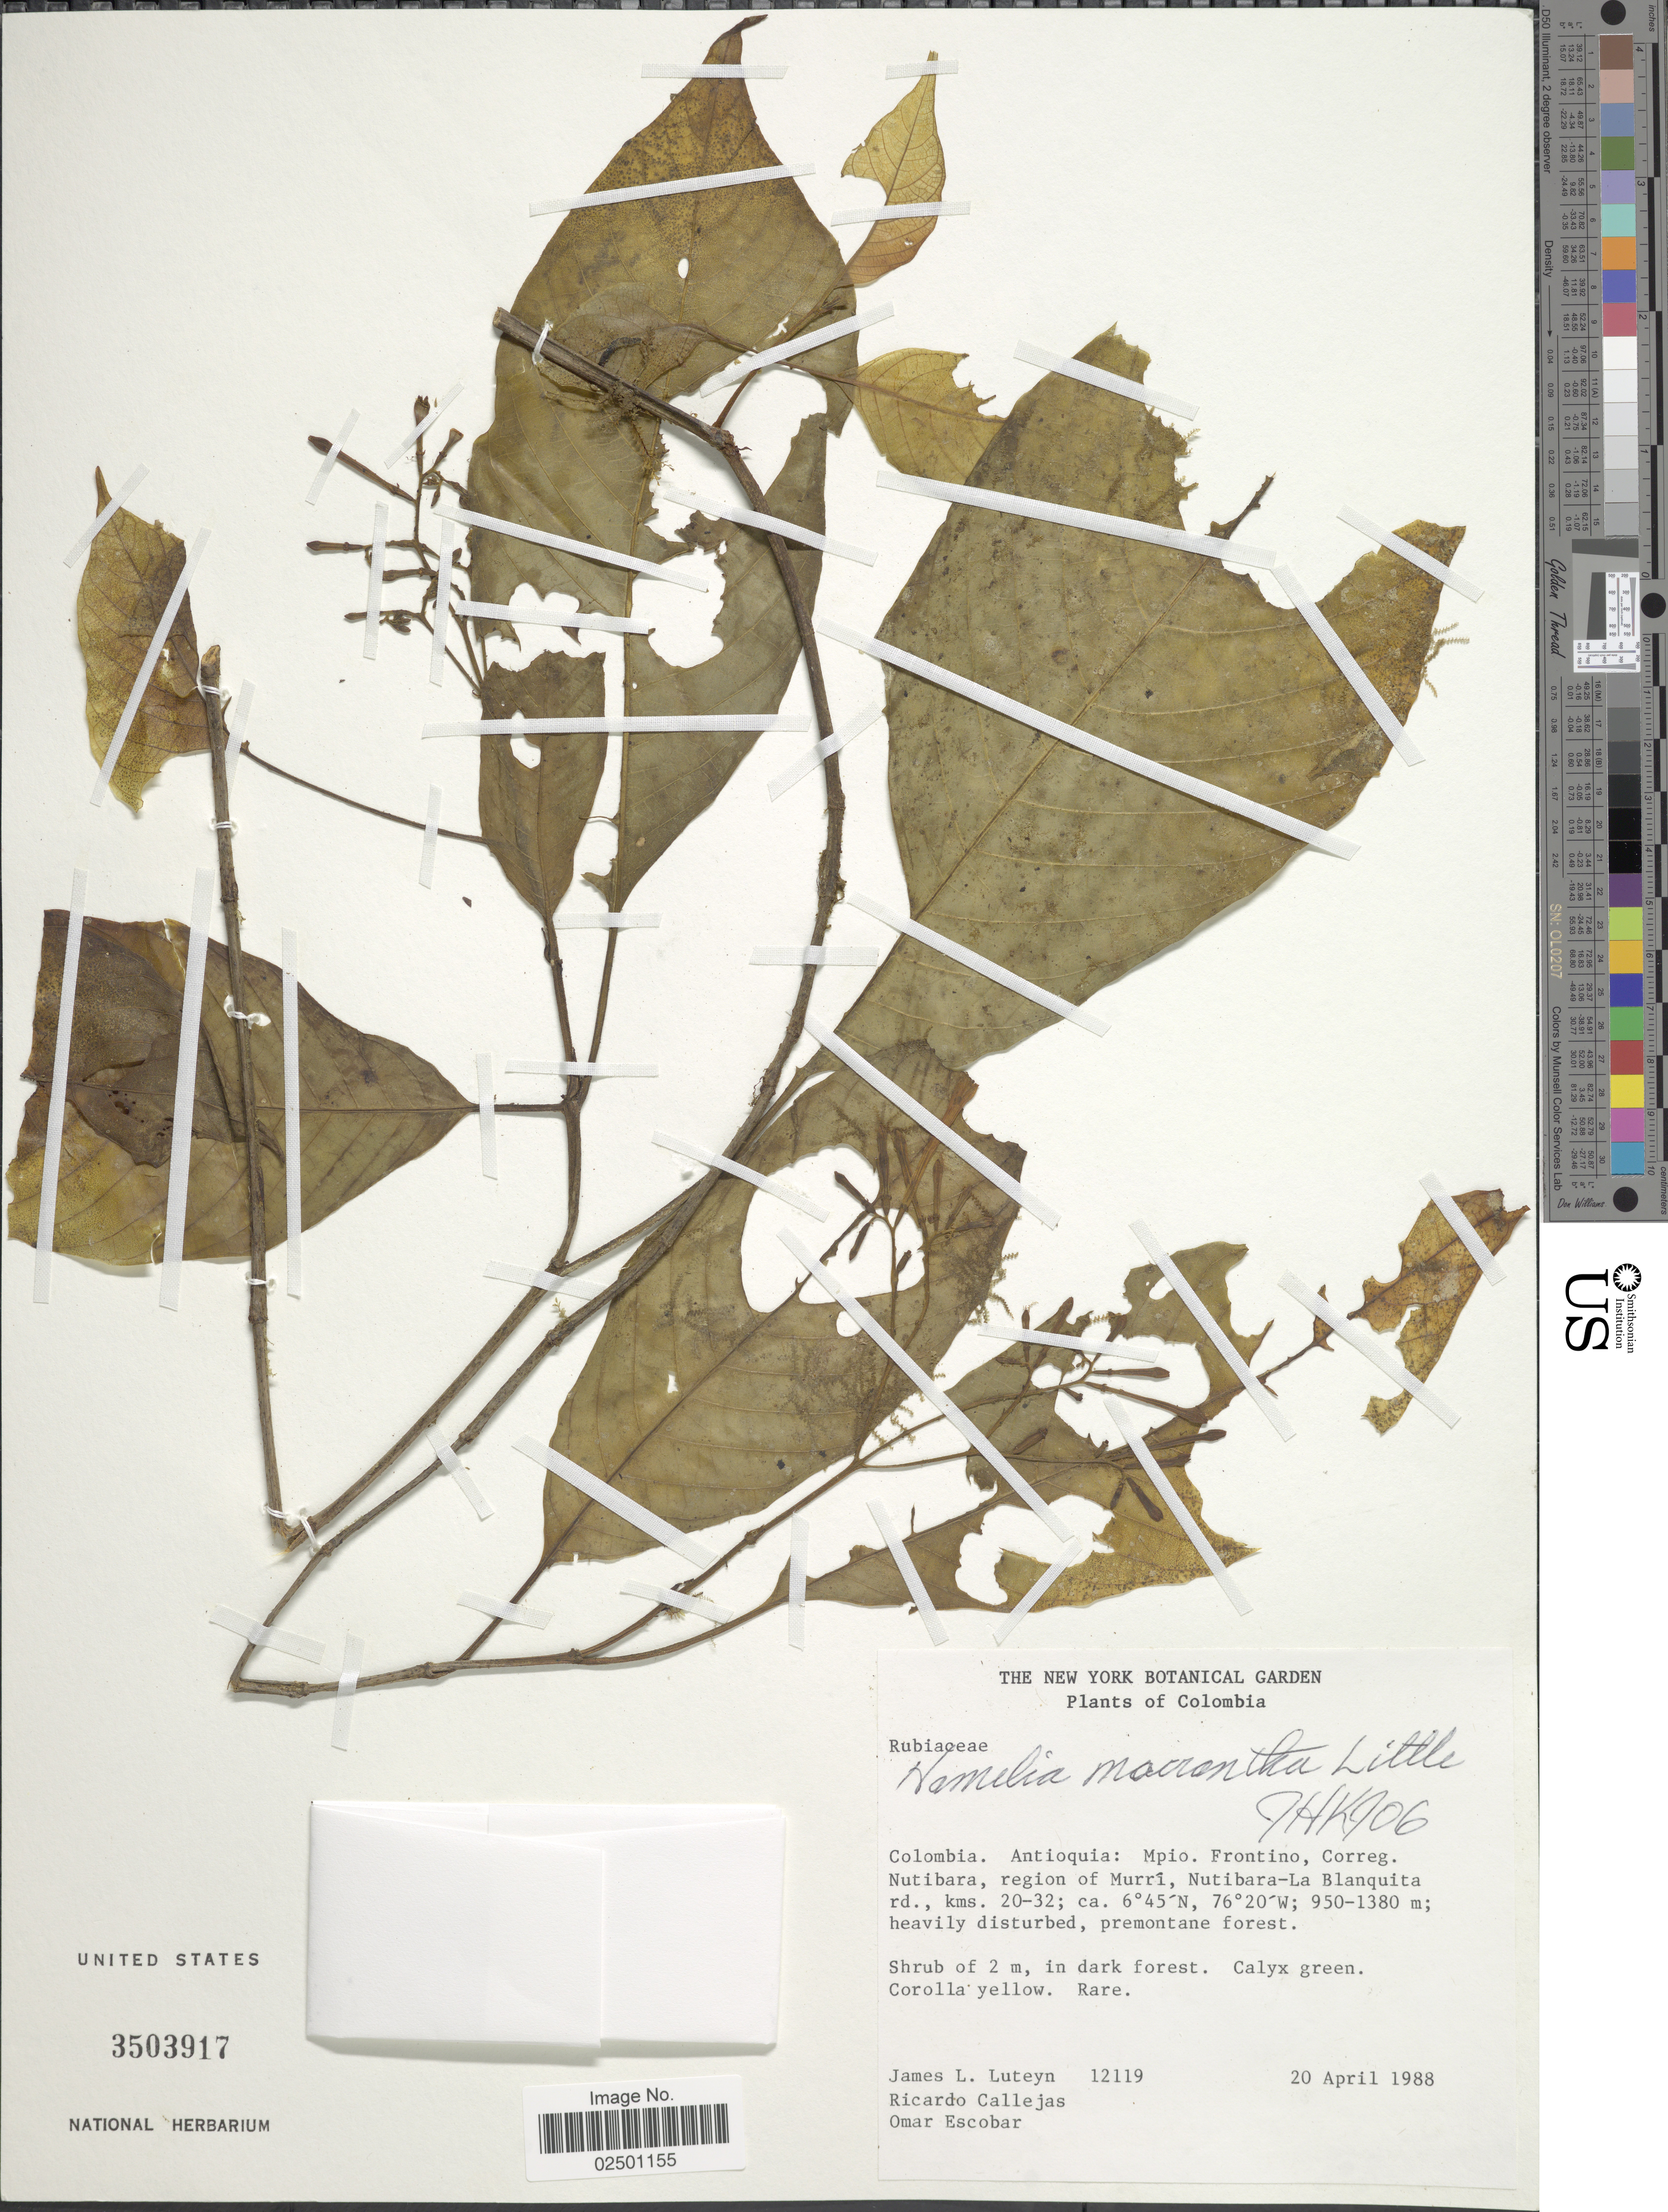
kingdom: Plantae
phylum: Tracheophyta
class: Magnoliopsida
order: Gentianales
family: Rubiaceae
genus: Hamelia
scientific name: Hamelia macrantha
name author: Little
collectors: J. L. Luteyn, R. Callejas & O. D. Escobar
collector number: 12119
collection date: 1988-04-20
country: Colombia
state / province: Antioquia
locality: Mpio. Frontino, Correg. Nutibara, region of Murri, Nutibara-La Blanquita rd., kms. 20-32.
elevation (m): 950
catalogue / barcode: US 3503917